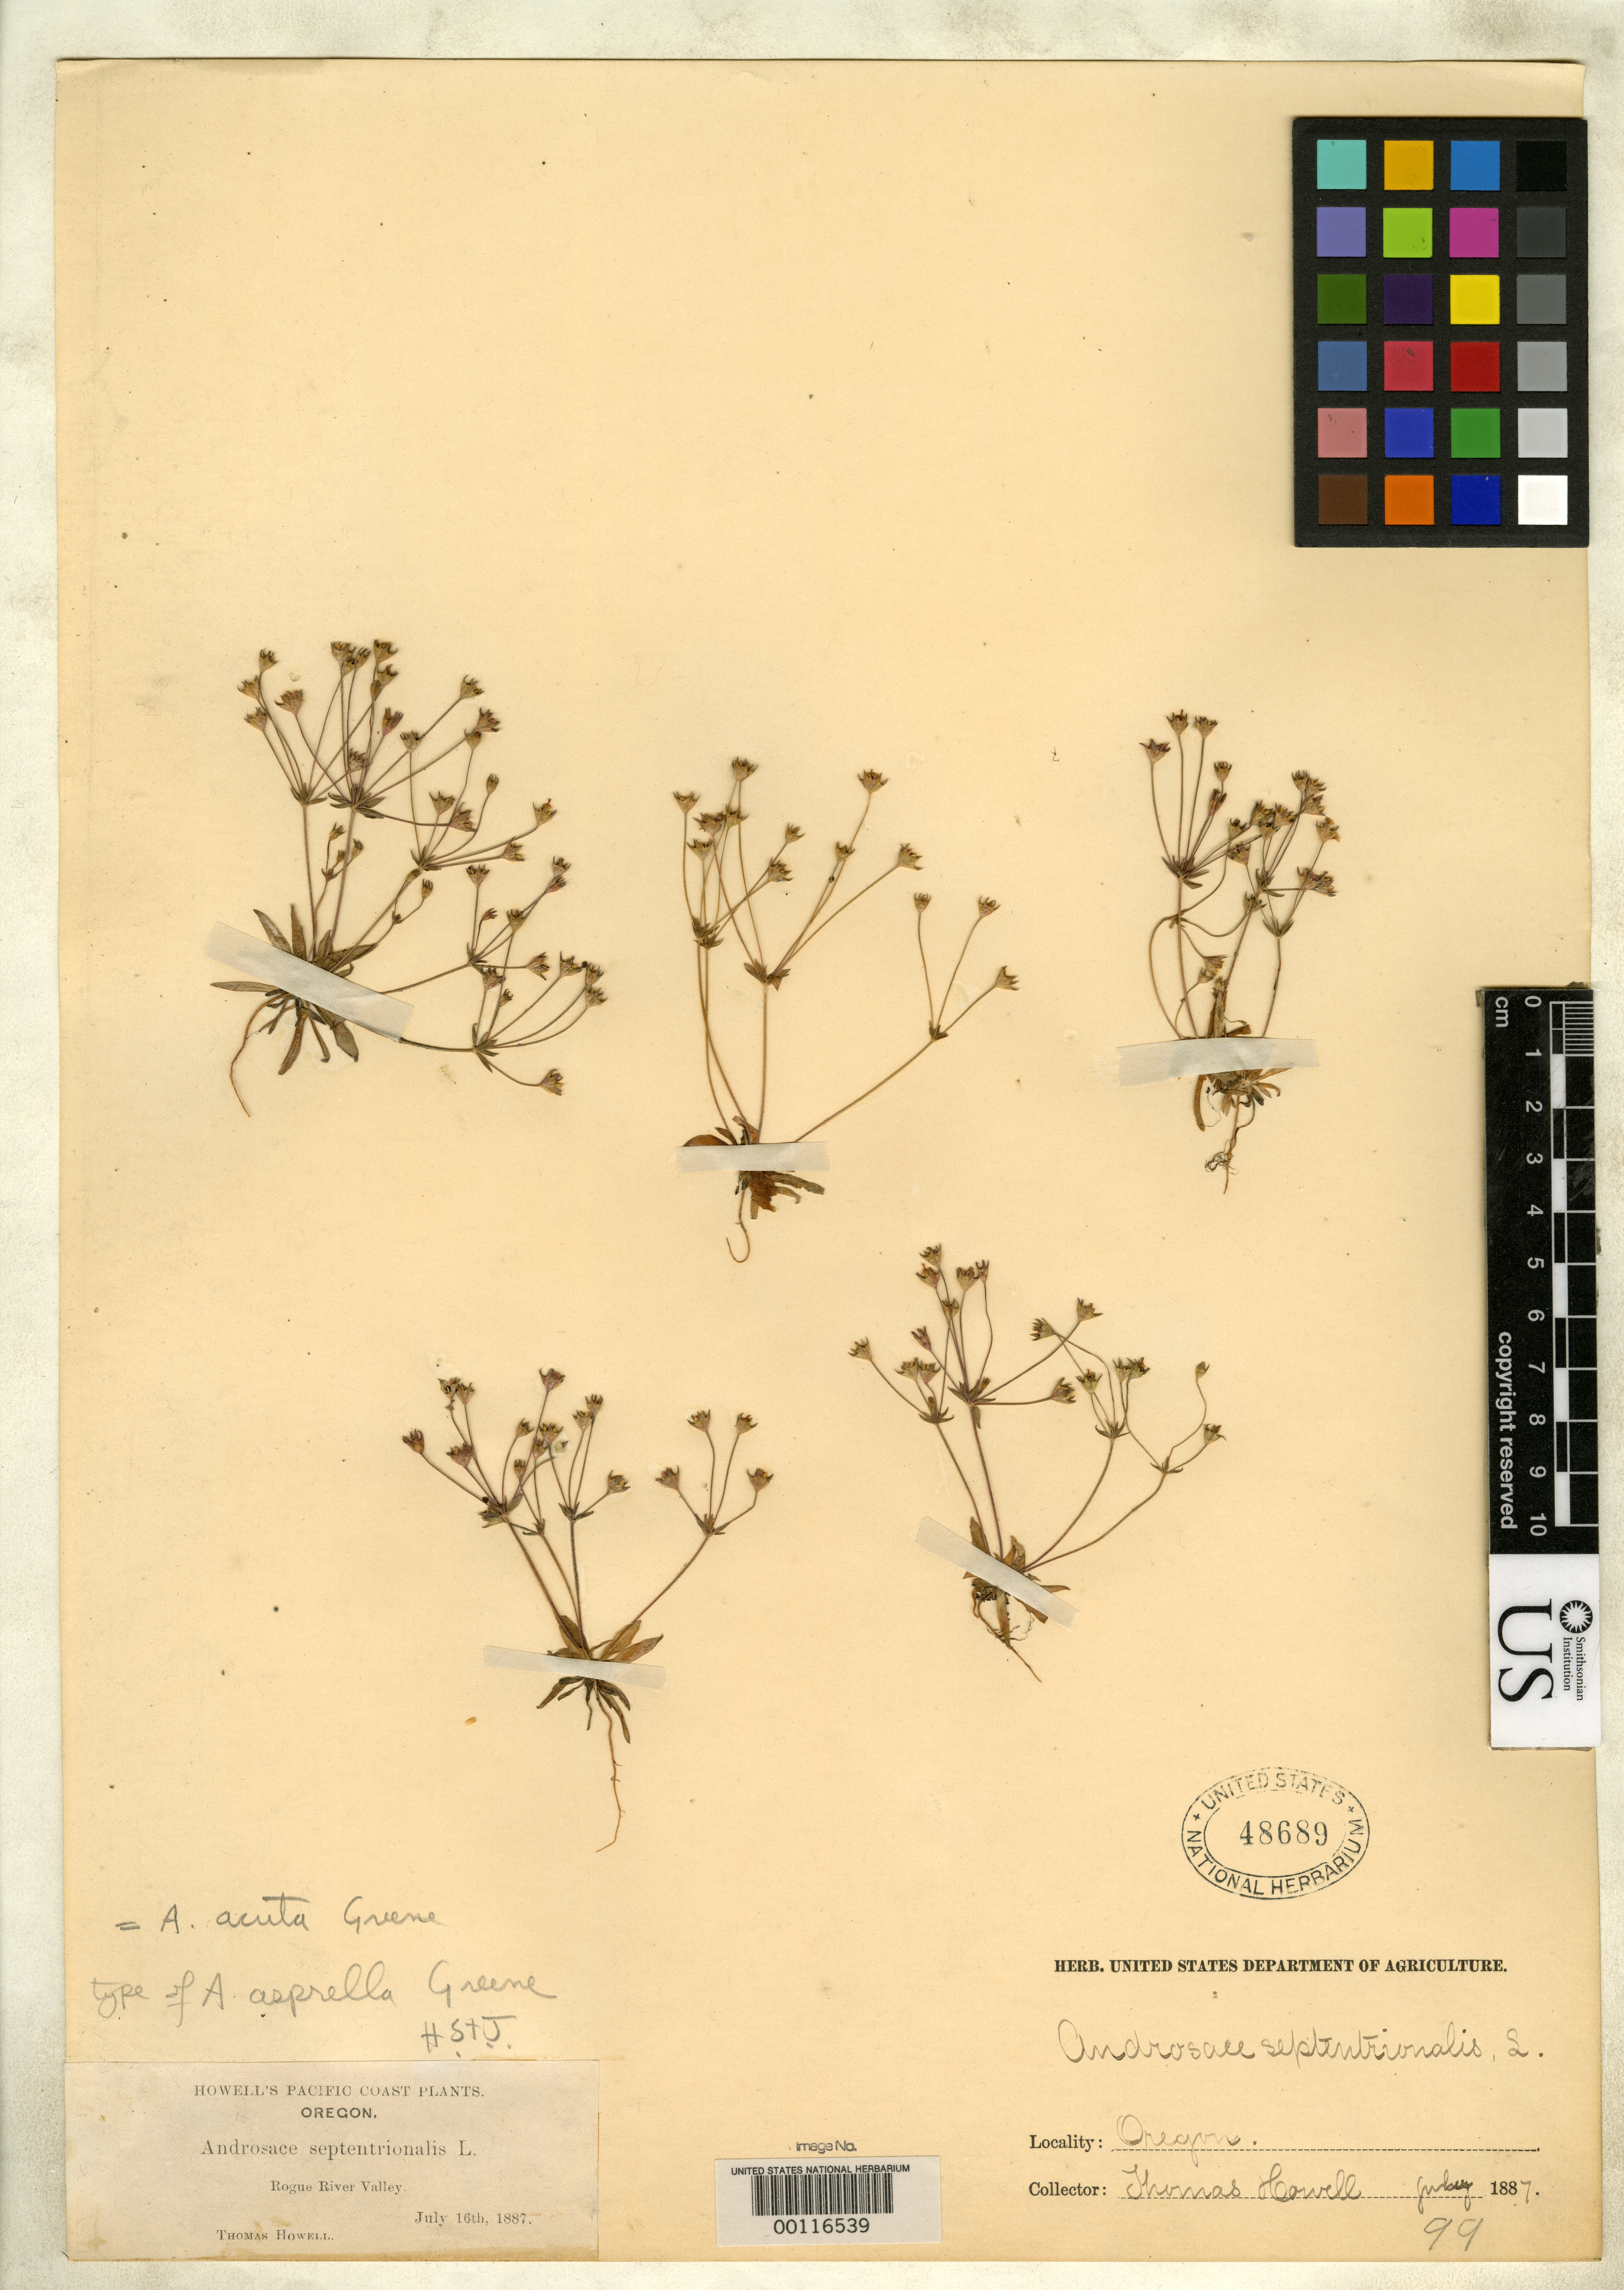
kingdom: Plantae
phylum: Tracheophyta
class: Magnoliopsida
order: Ericales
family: Primulaceae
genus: Androsace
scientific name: Androsace asprella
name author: Greene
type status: Isotype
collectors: T. J. Howell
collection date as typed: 16 Jul 1887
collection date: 1887-07-16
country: United States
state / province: Oregon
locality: Rogue River Valley.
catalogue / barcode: US 48689